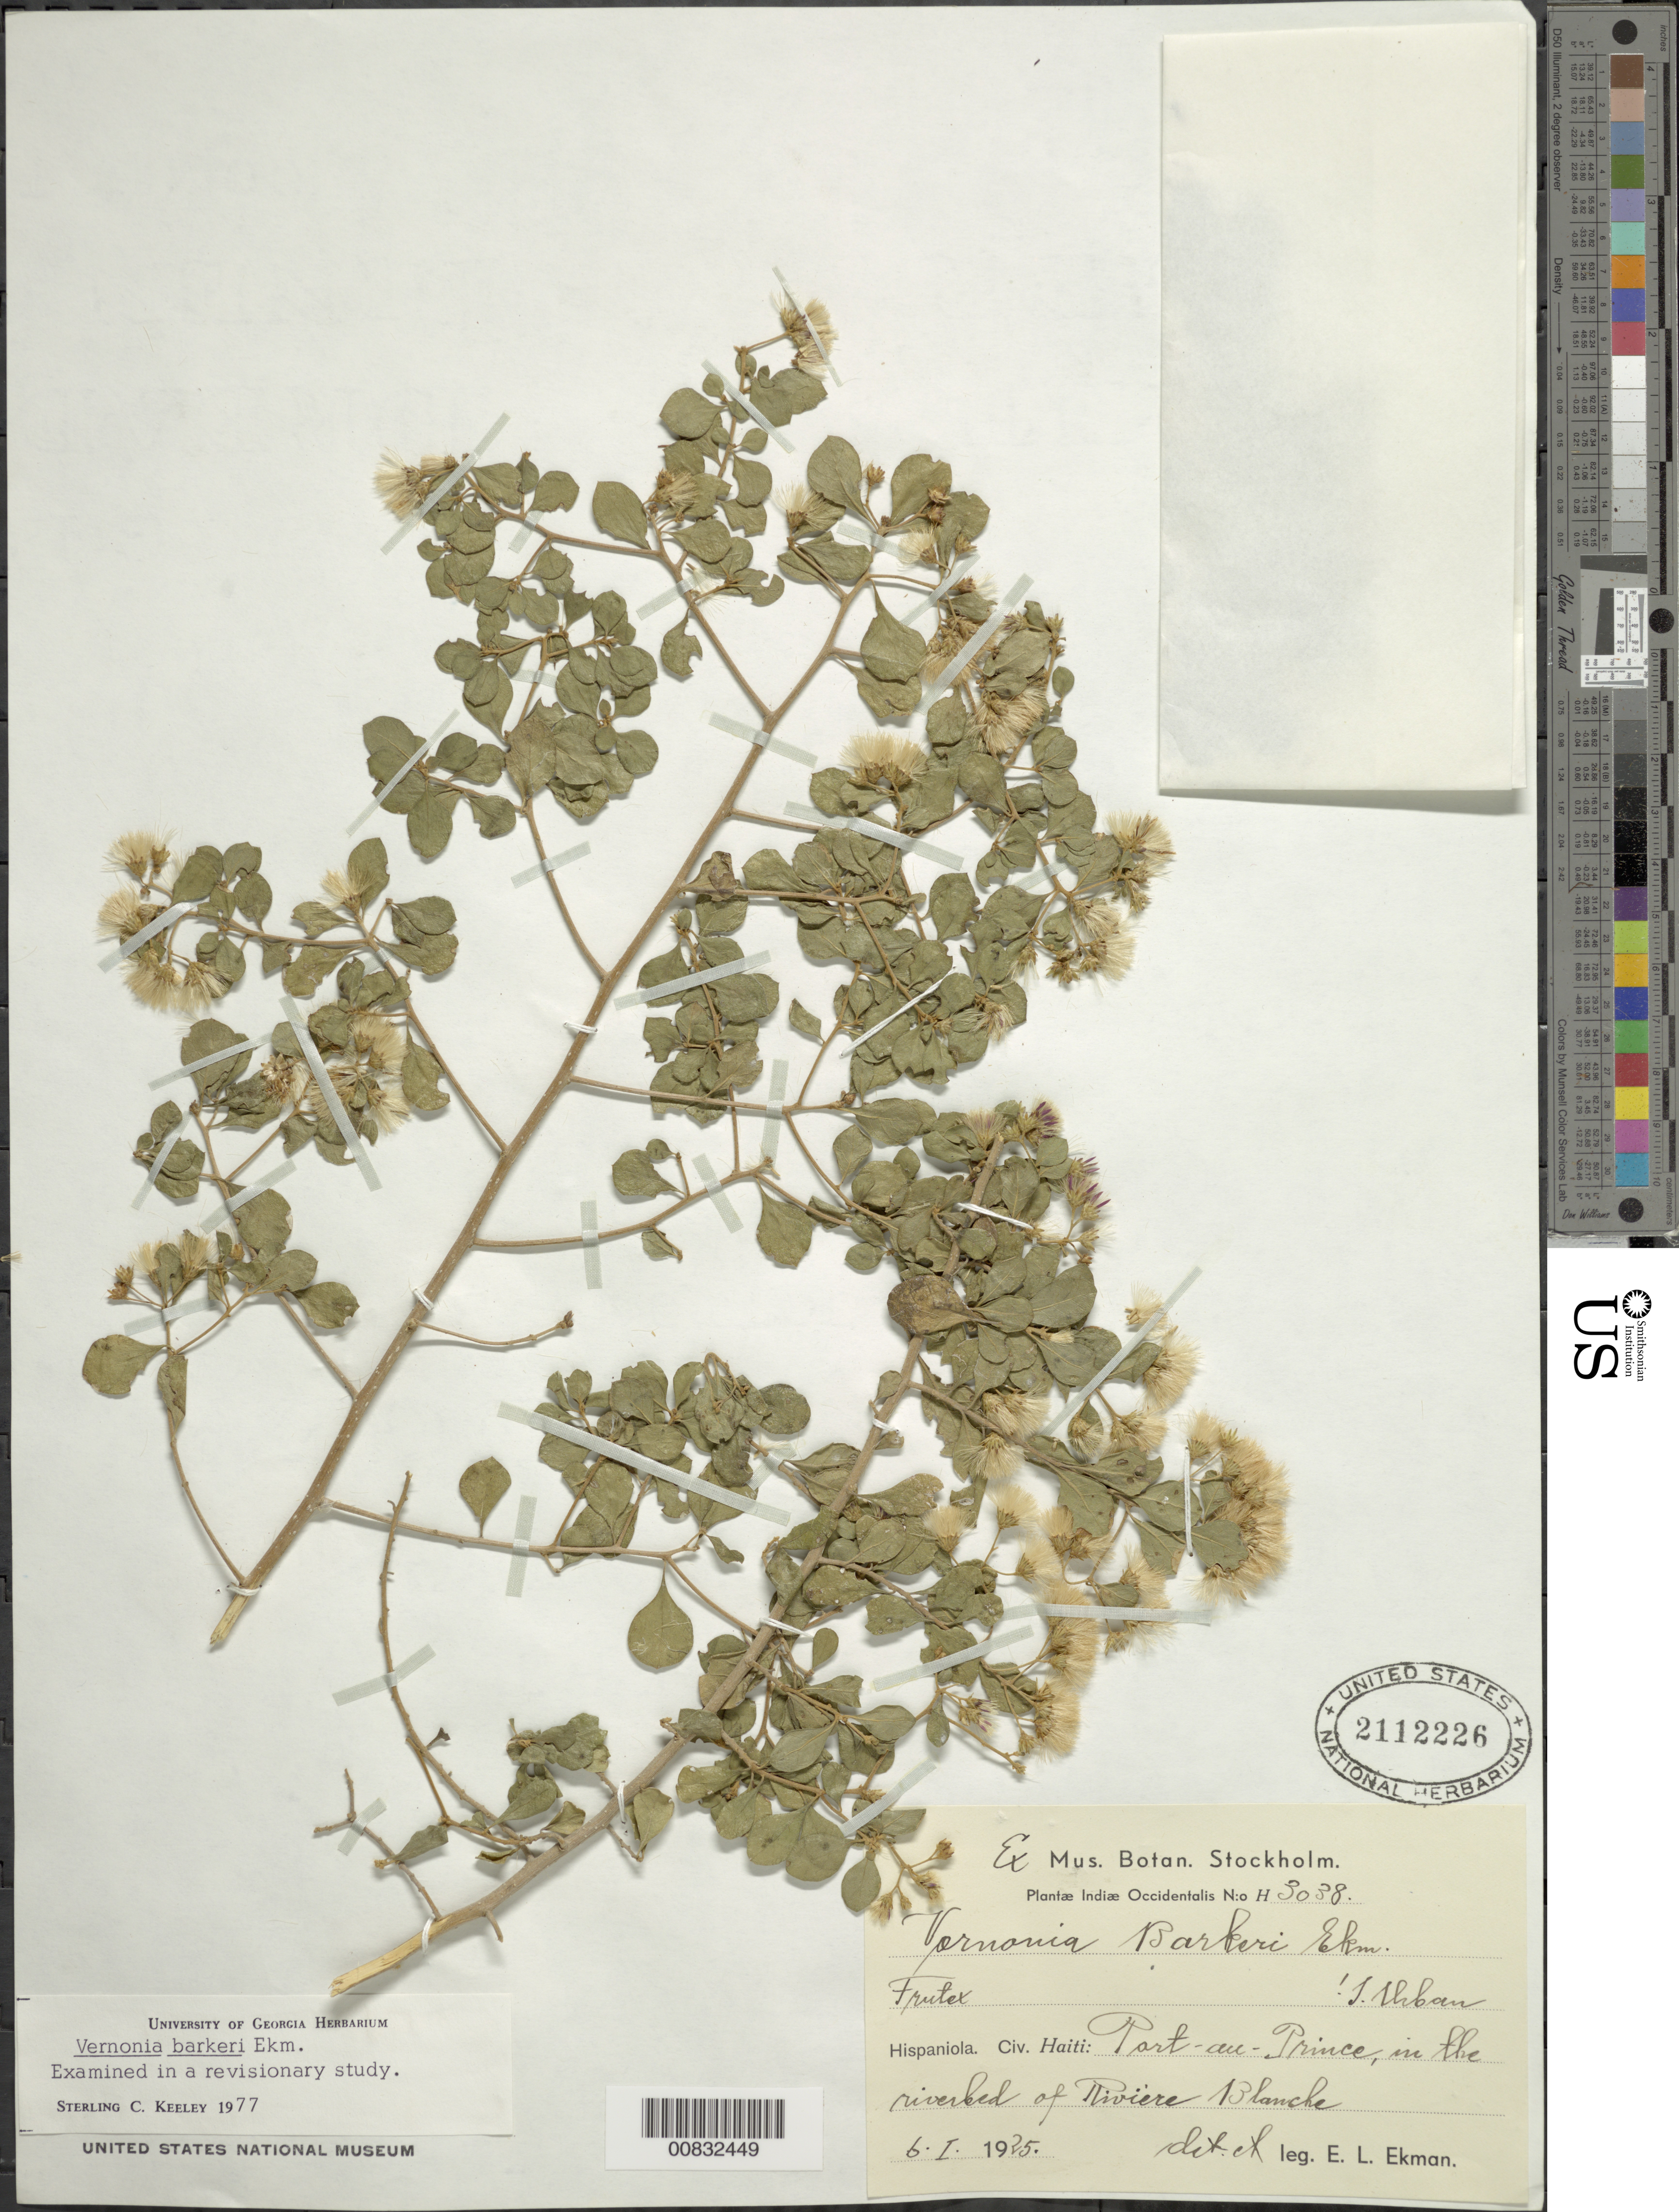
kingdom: Plantae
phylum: Tracheophyta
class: Magnoliopsida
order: Asterales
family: Asteraceae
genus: Vernonia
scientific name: Vernonia fuertesii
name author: (Urb.) H. Rob.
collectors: E. L. Ekman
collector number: H 3038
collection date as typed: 06 Jan 1925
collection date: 1925-01-06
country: Haiti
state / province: Ouest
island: Hispaniola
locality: Port-au-Prince, Rivière Blanche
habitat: In the riverbed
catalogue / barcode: US 2112226